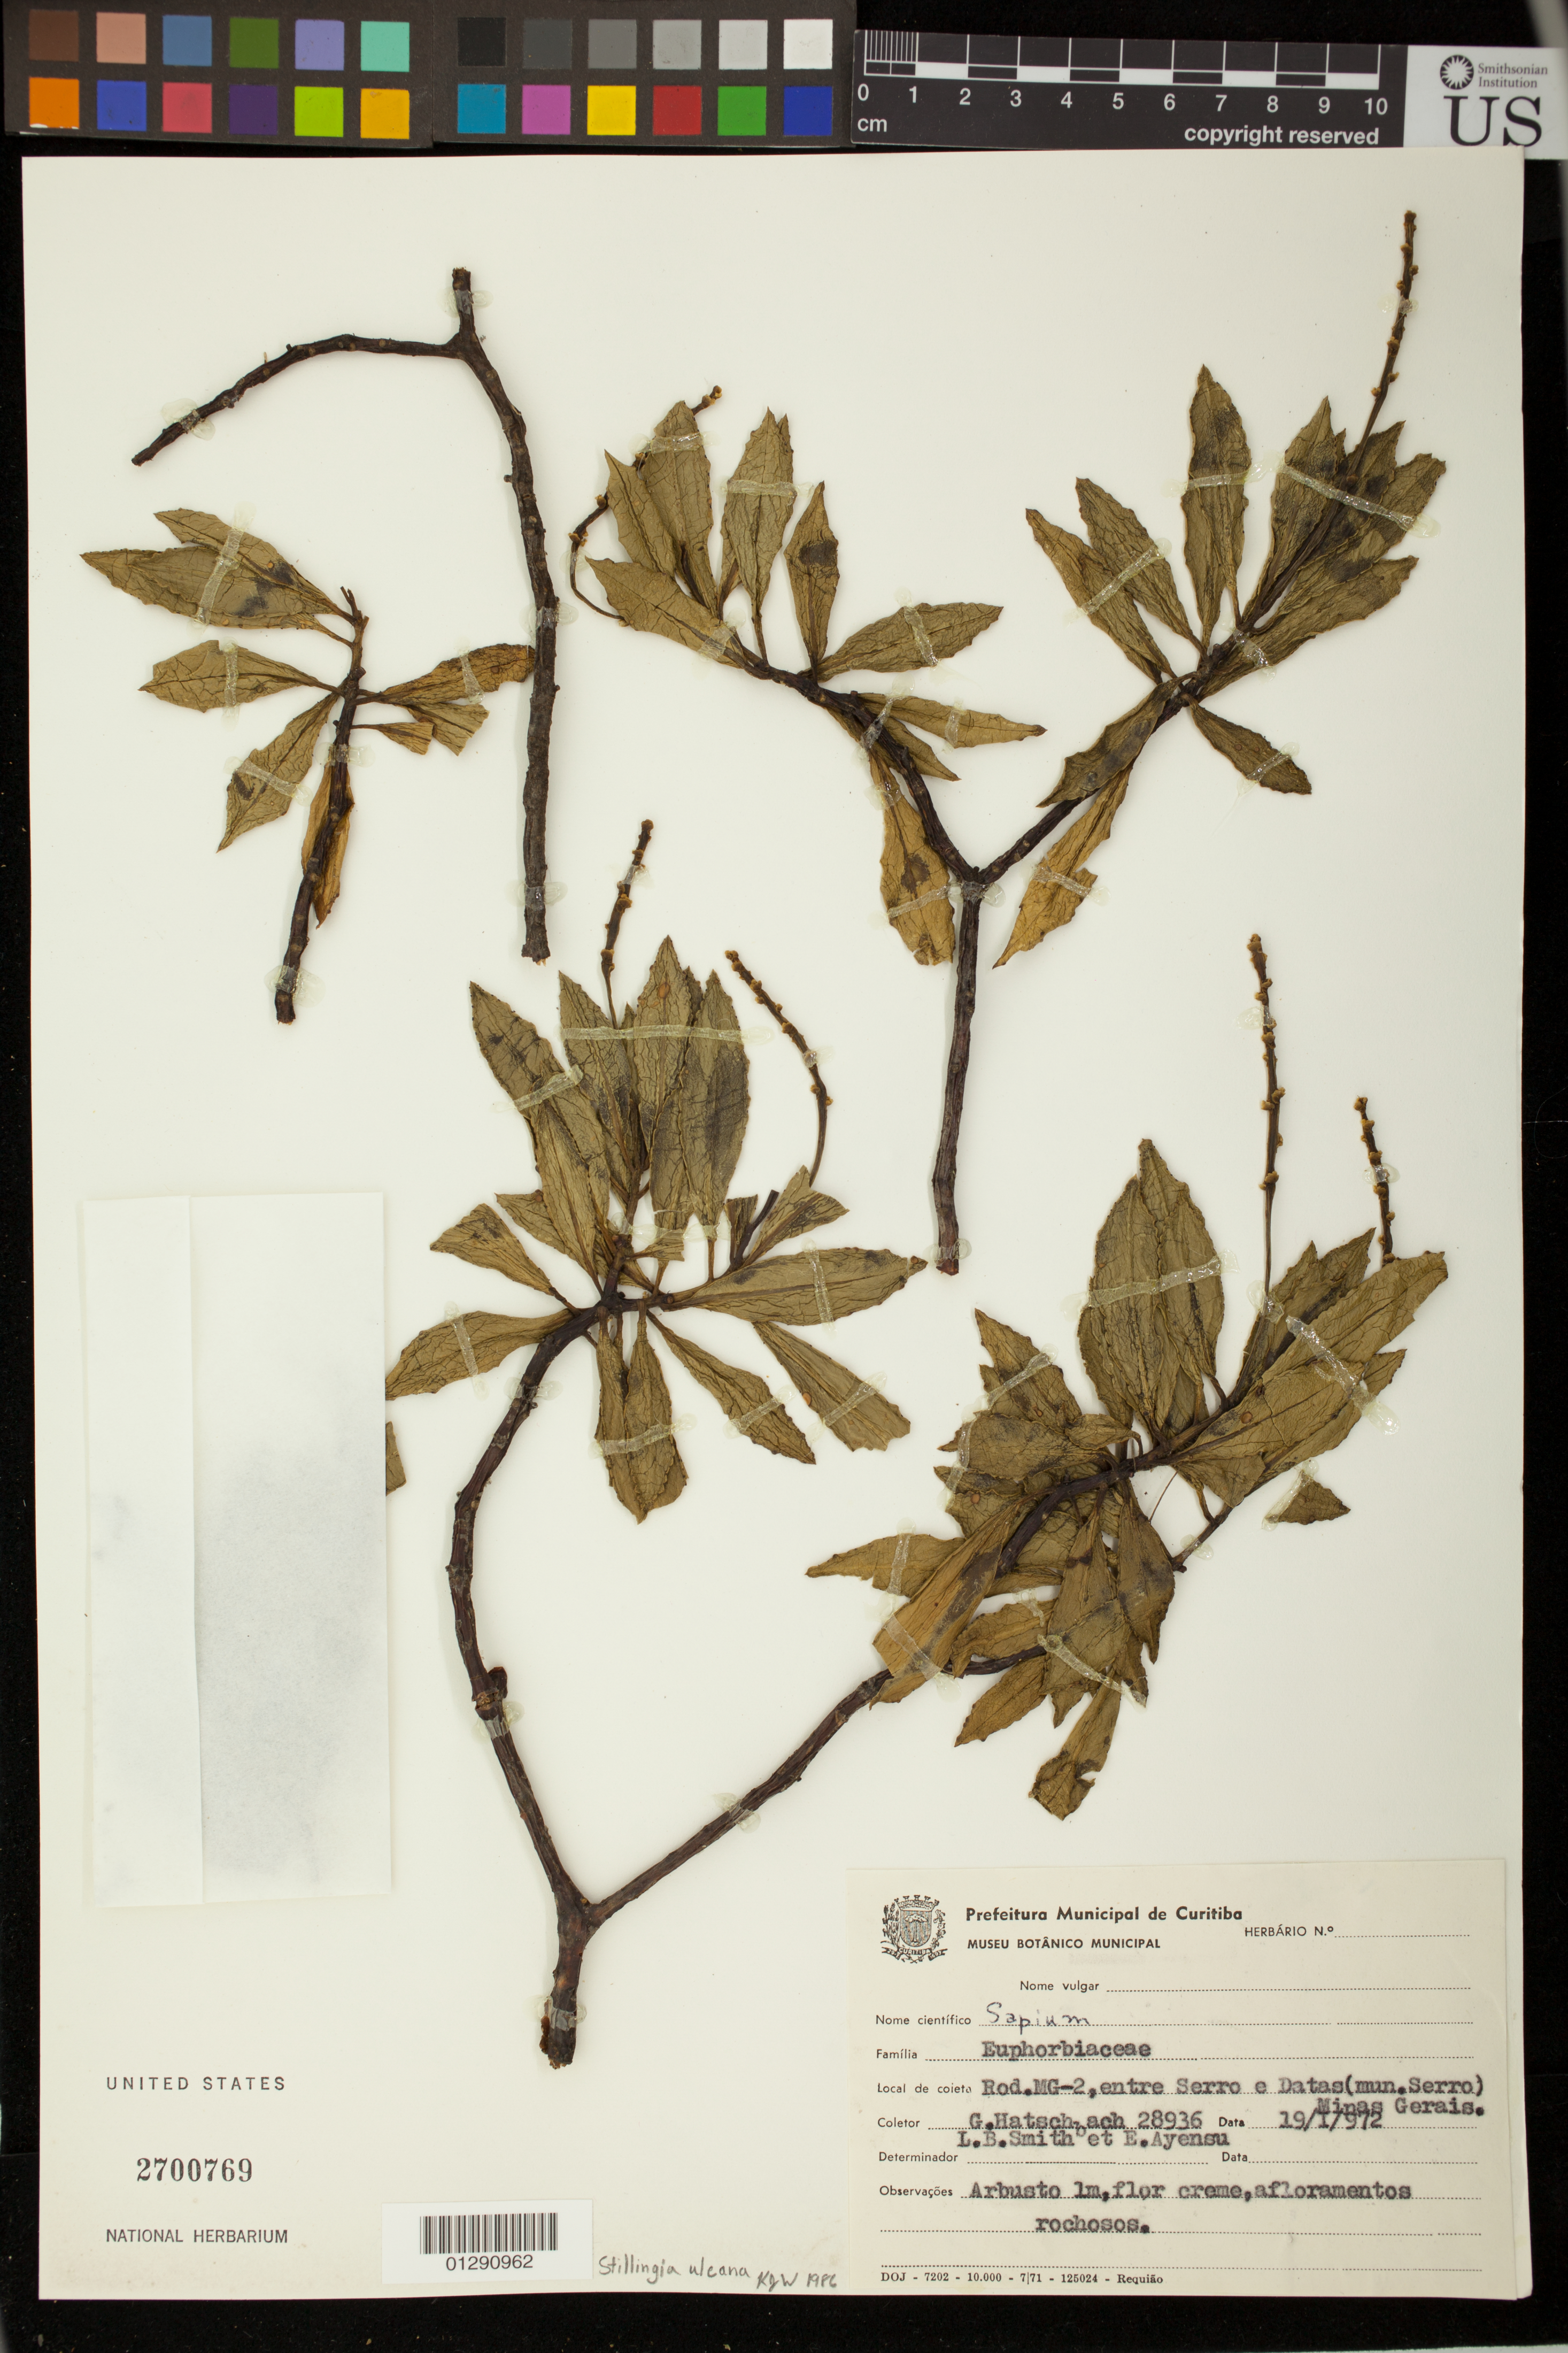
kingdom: Plantae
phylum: Tracheophyta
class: Magnoliopsida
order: Malpighiales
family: Euphorbiaceae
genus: Stillingia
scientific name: Stillingia uleana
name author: Pax & K. Hoffm.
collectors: G. Hatschbach, L. Smith & E. S. Ayensu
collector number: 28936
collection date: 1972-01-19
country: Brazil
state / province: Minas Gerais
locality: Rod. MG-2, Entre Serro e Datas (mun. Serro)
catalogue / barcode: US 2700769